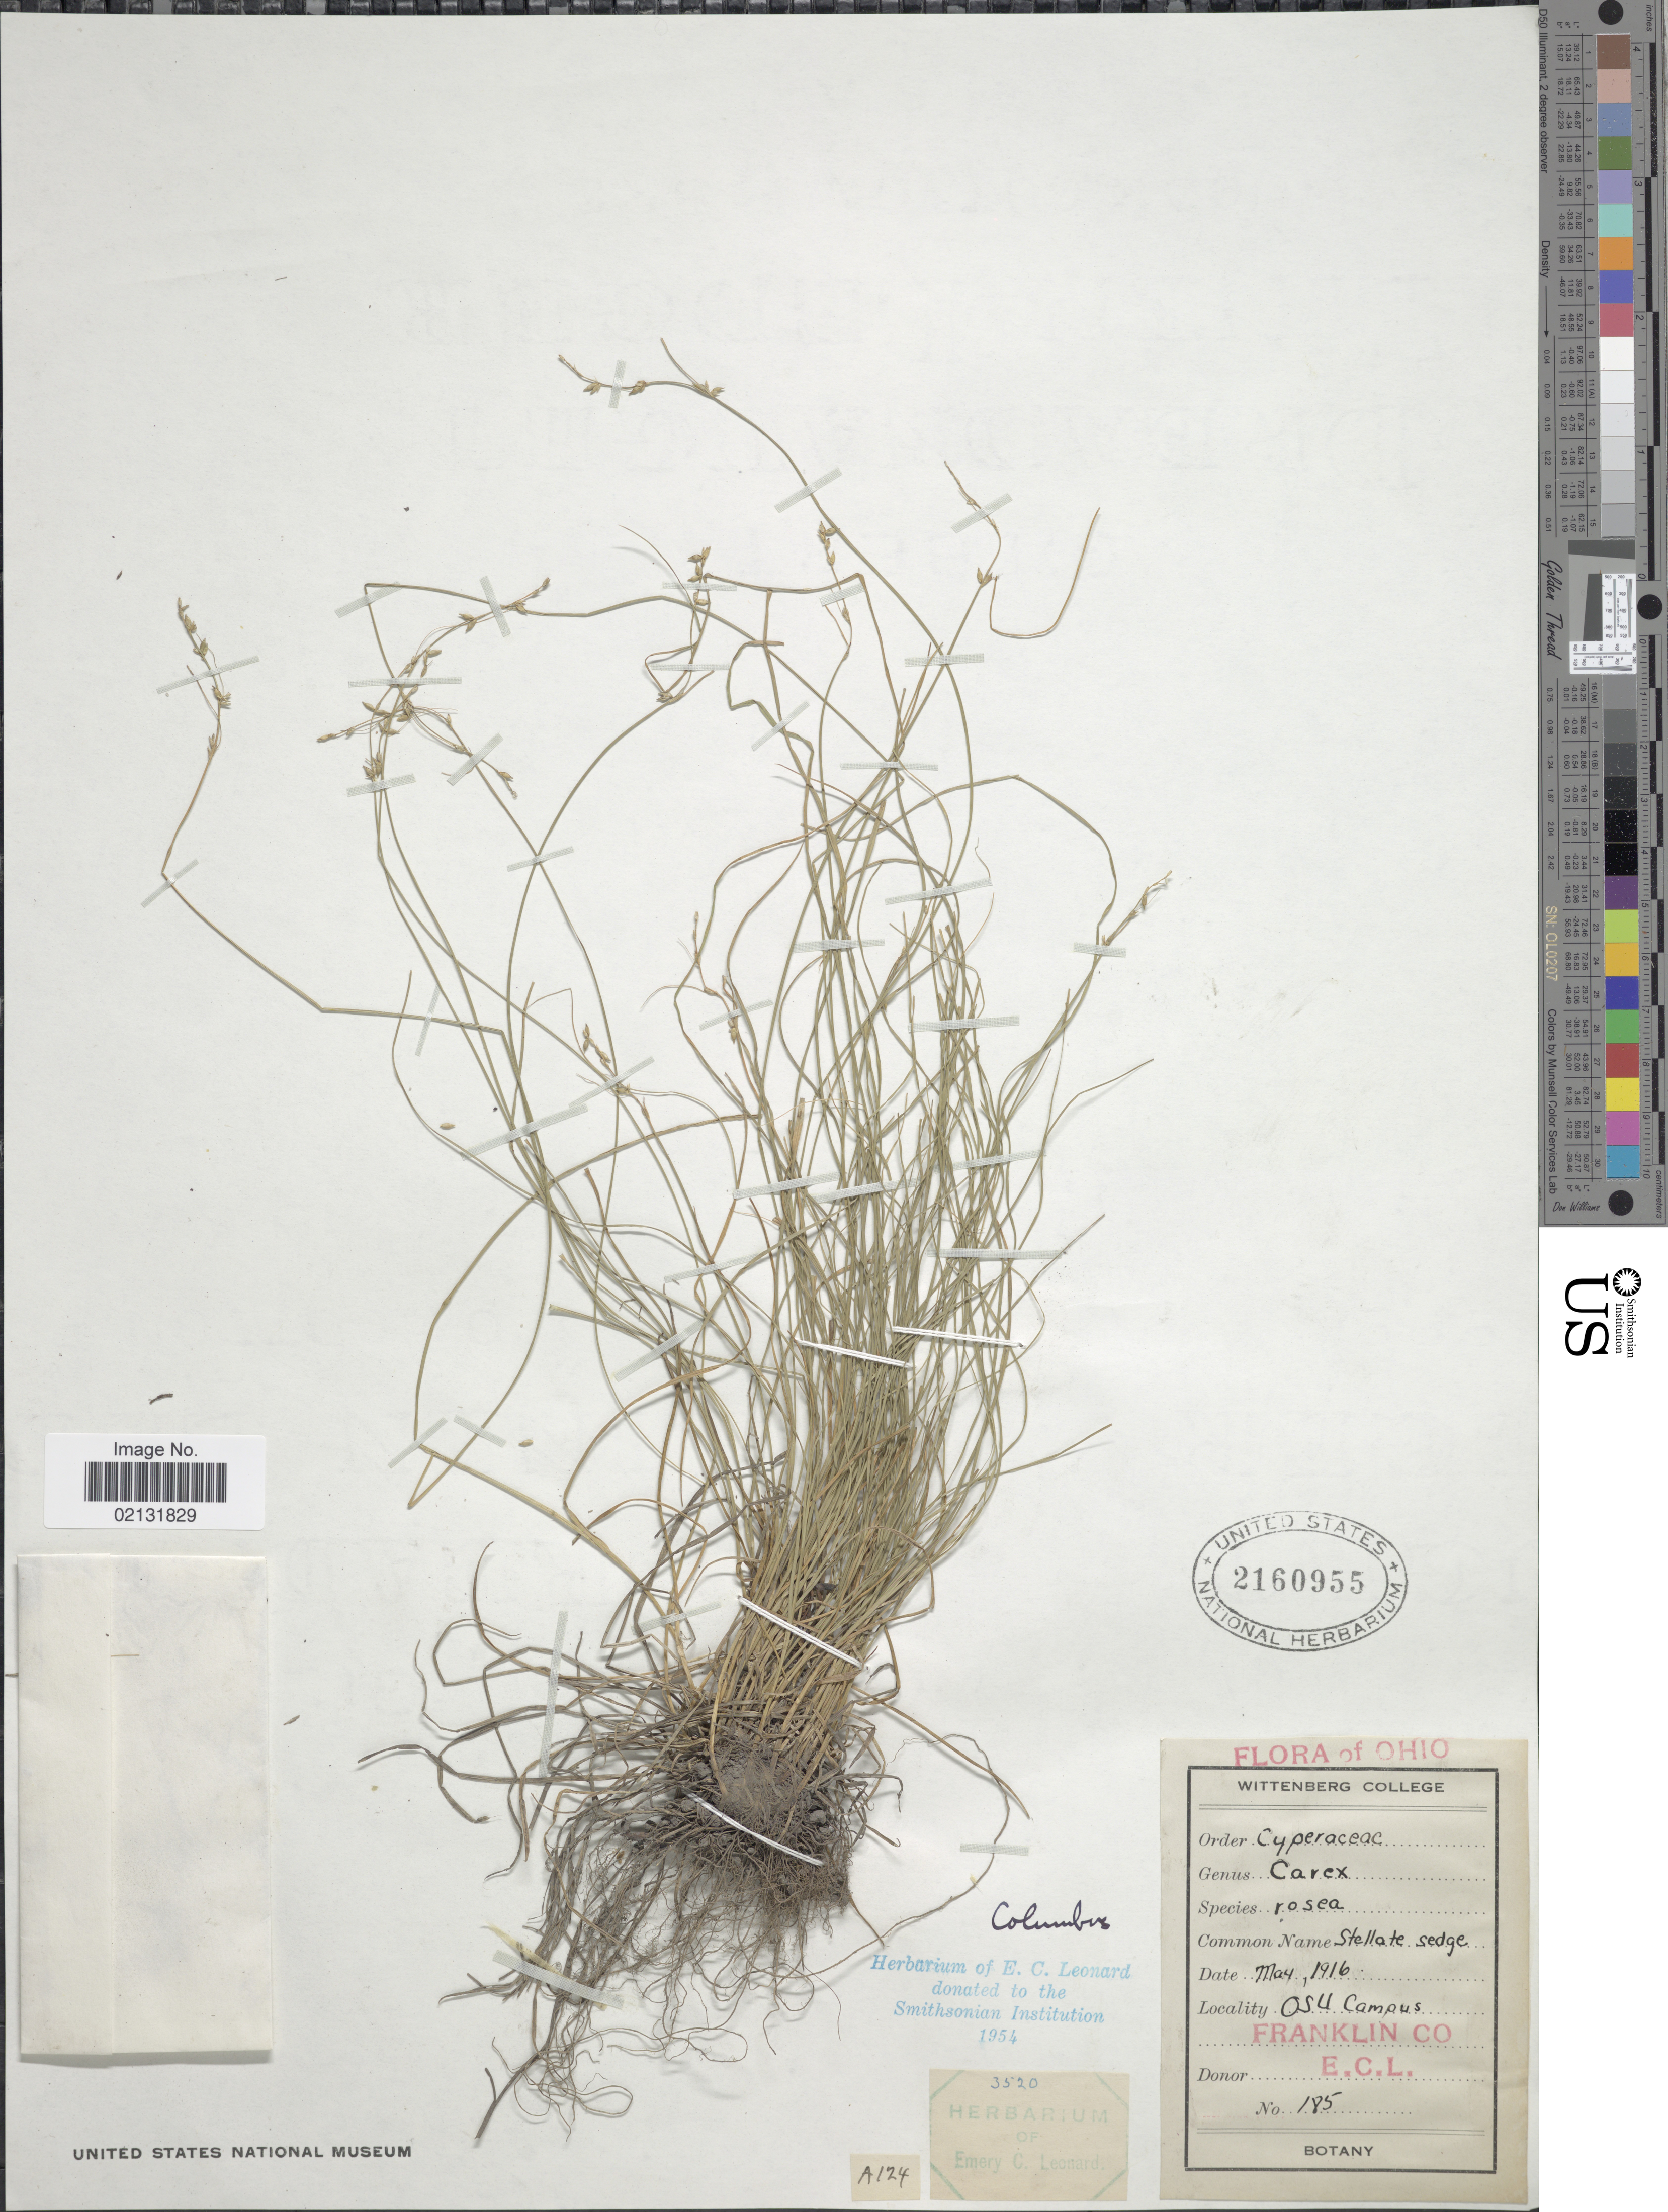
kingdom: Plantae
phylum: Tracheophyta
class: Liliopsida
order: Poales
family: Cyperaceae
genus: Carex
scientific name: Carex rosea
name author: Willd.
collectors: E. C. Leonard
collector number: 185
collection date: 1916-05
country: United States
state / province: Ohio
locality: Ohio. Franklin Co,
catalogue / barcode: US 2160955